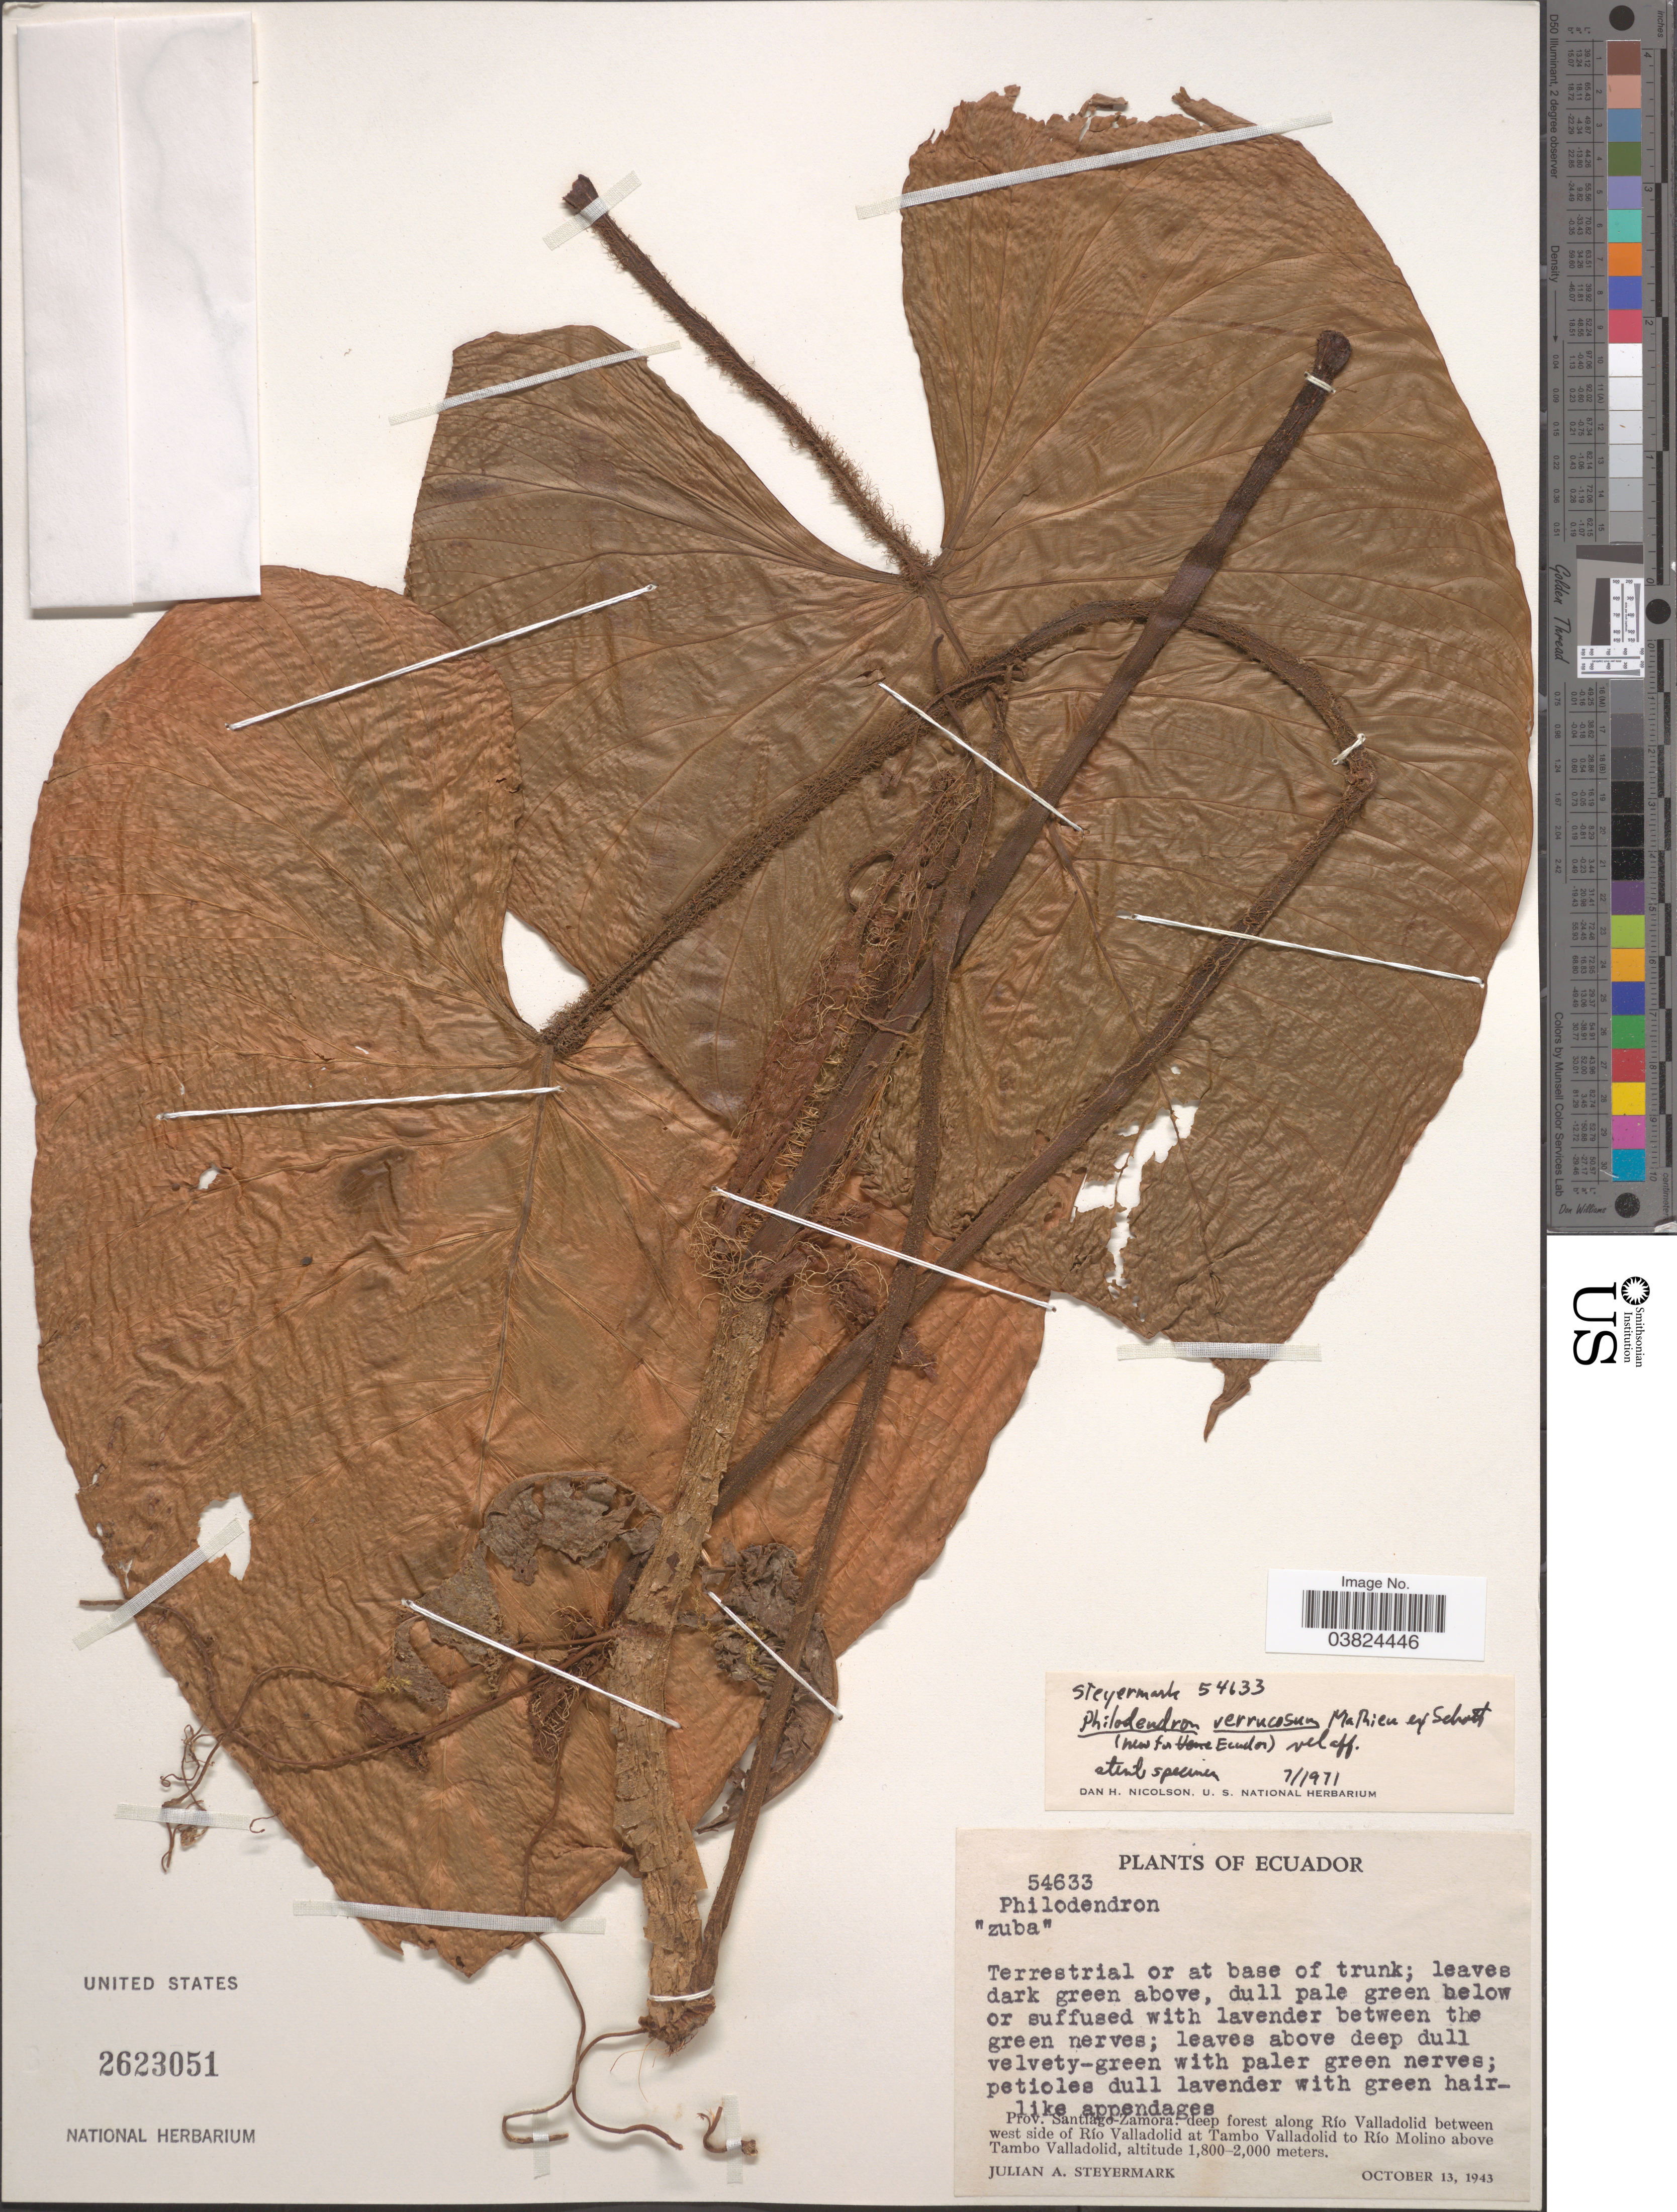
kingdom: Plantae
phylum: Tracheophyta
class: Liliopsida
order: Alismatales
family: Araceae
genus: Philodendron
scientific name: Philodendron verrucosum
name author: L. Mathieu ex Schott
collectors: J. Steyermark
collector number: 54633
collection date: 1943-10-13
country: Ecuador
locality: Prov. Santiago-Zamora: along Río Valladolid between west side of Río Valladolid at Tambo Valladolid to Río Mollino above Tambo Valladolid.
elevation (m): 1800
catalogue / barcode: US 2623051